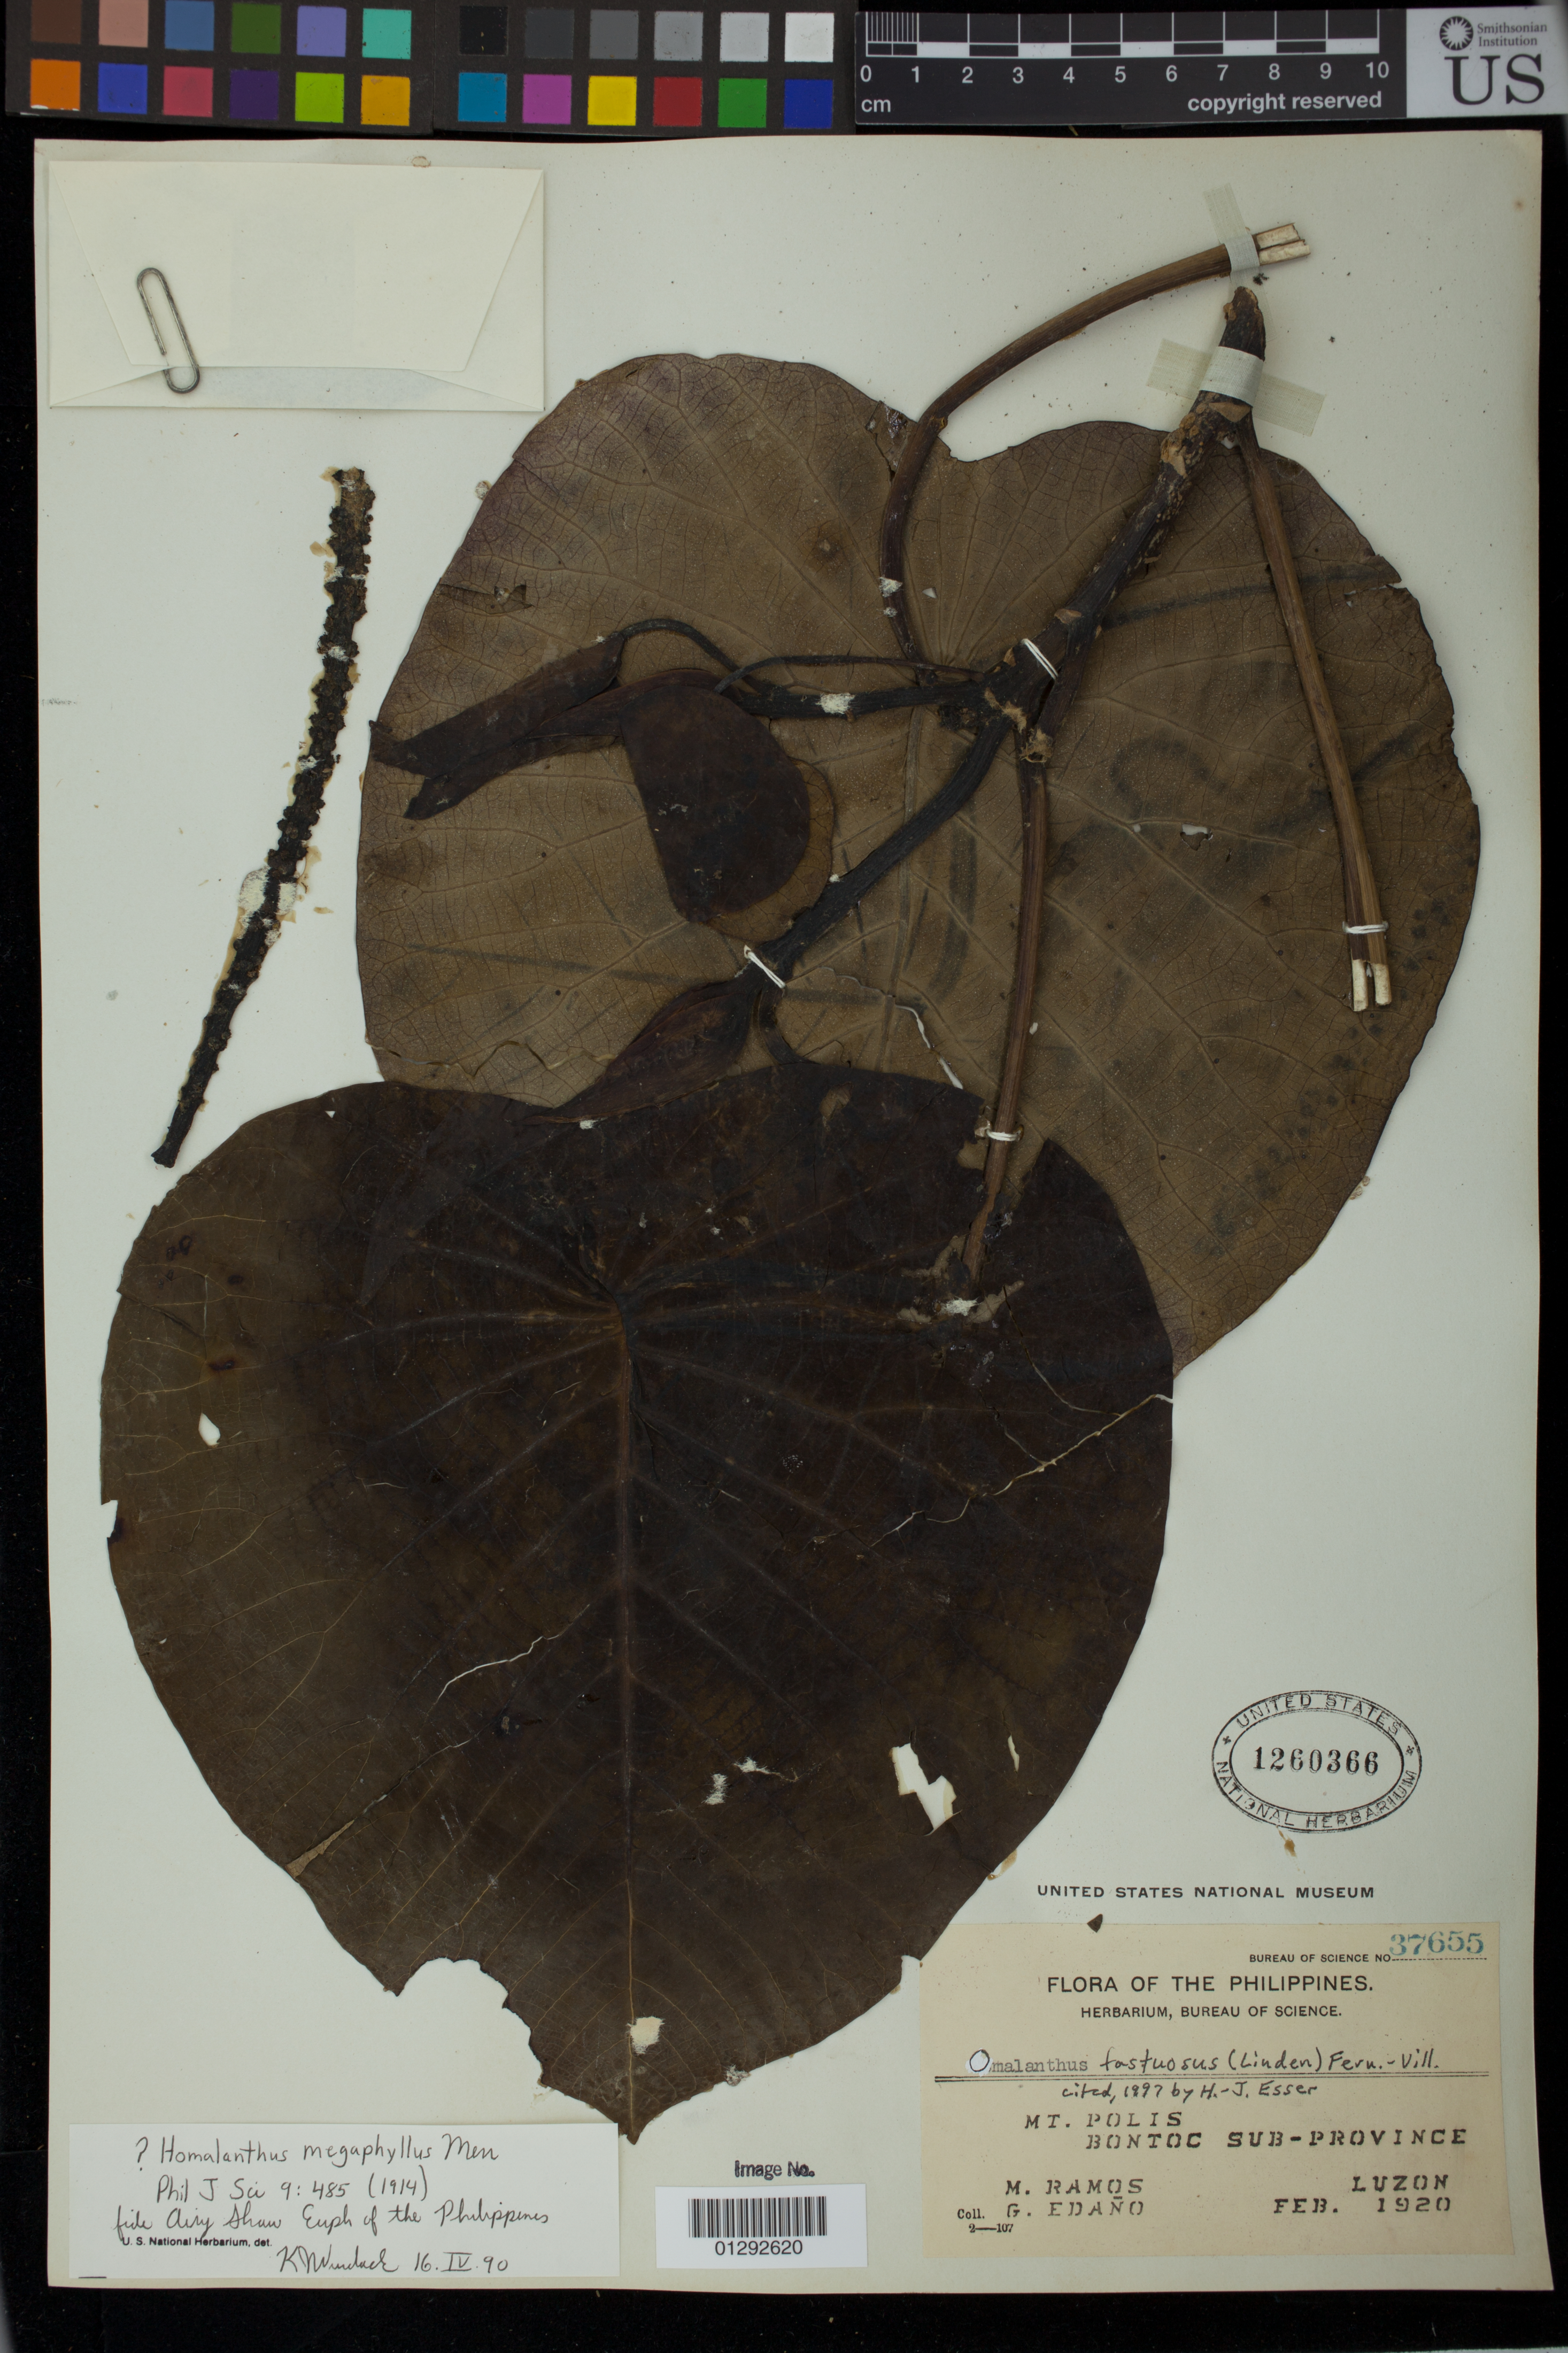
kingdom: Plantae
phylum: Tracheophyta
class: Magnoliopsida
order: Malpighiales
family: Euphorbiaceae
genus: Omalanthus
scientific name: Omalanthus fastuosus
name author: Fern.-Vill.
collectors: M. Ramos & G. Edaño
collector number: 37655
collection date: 1920-02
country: Philippines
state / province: Cordillera (Administrative Region)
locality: Mt. Polis. Bontoc Sub-Province.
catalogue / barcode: US 1260366